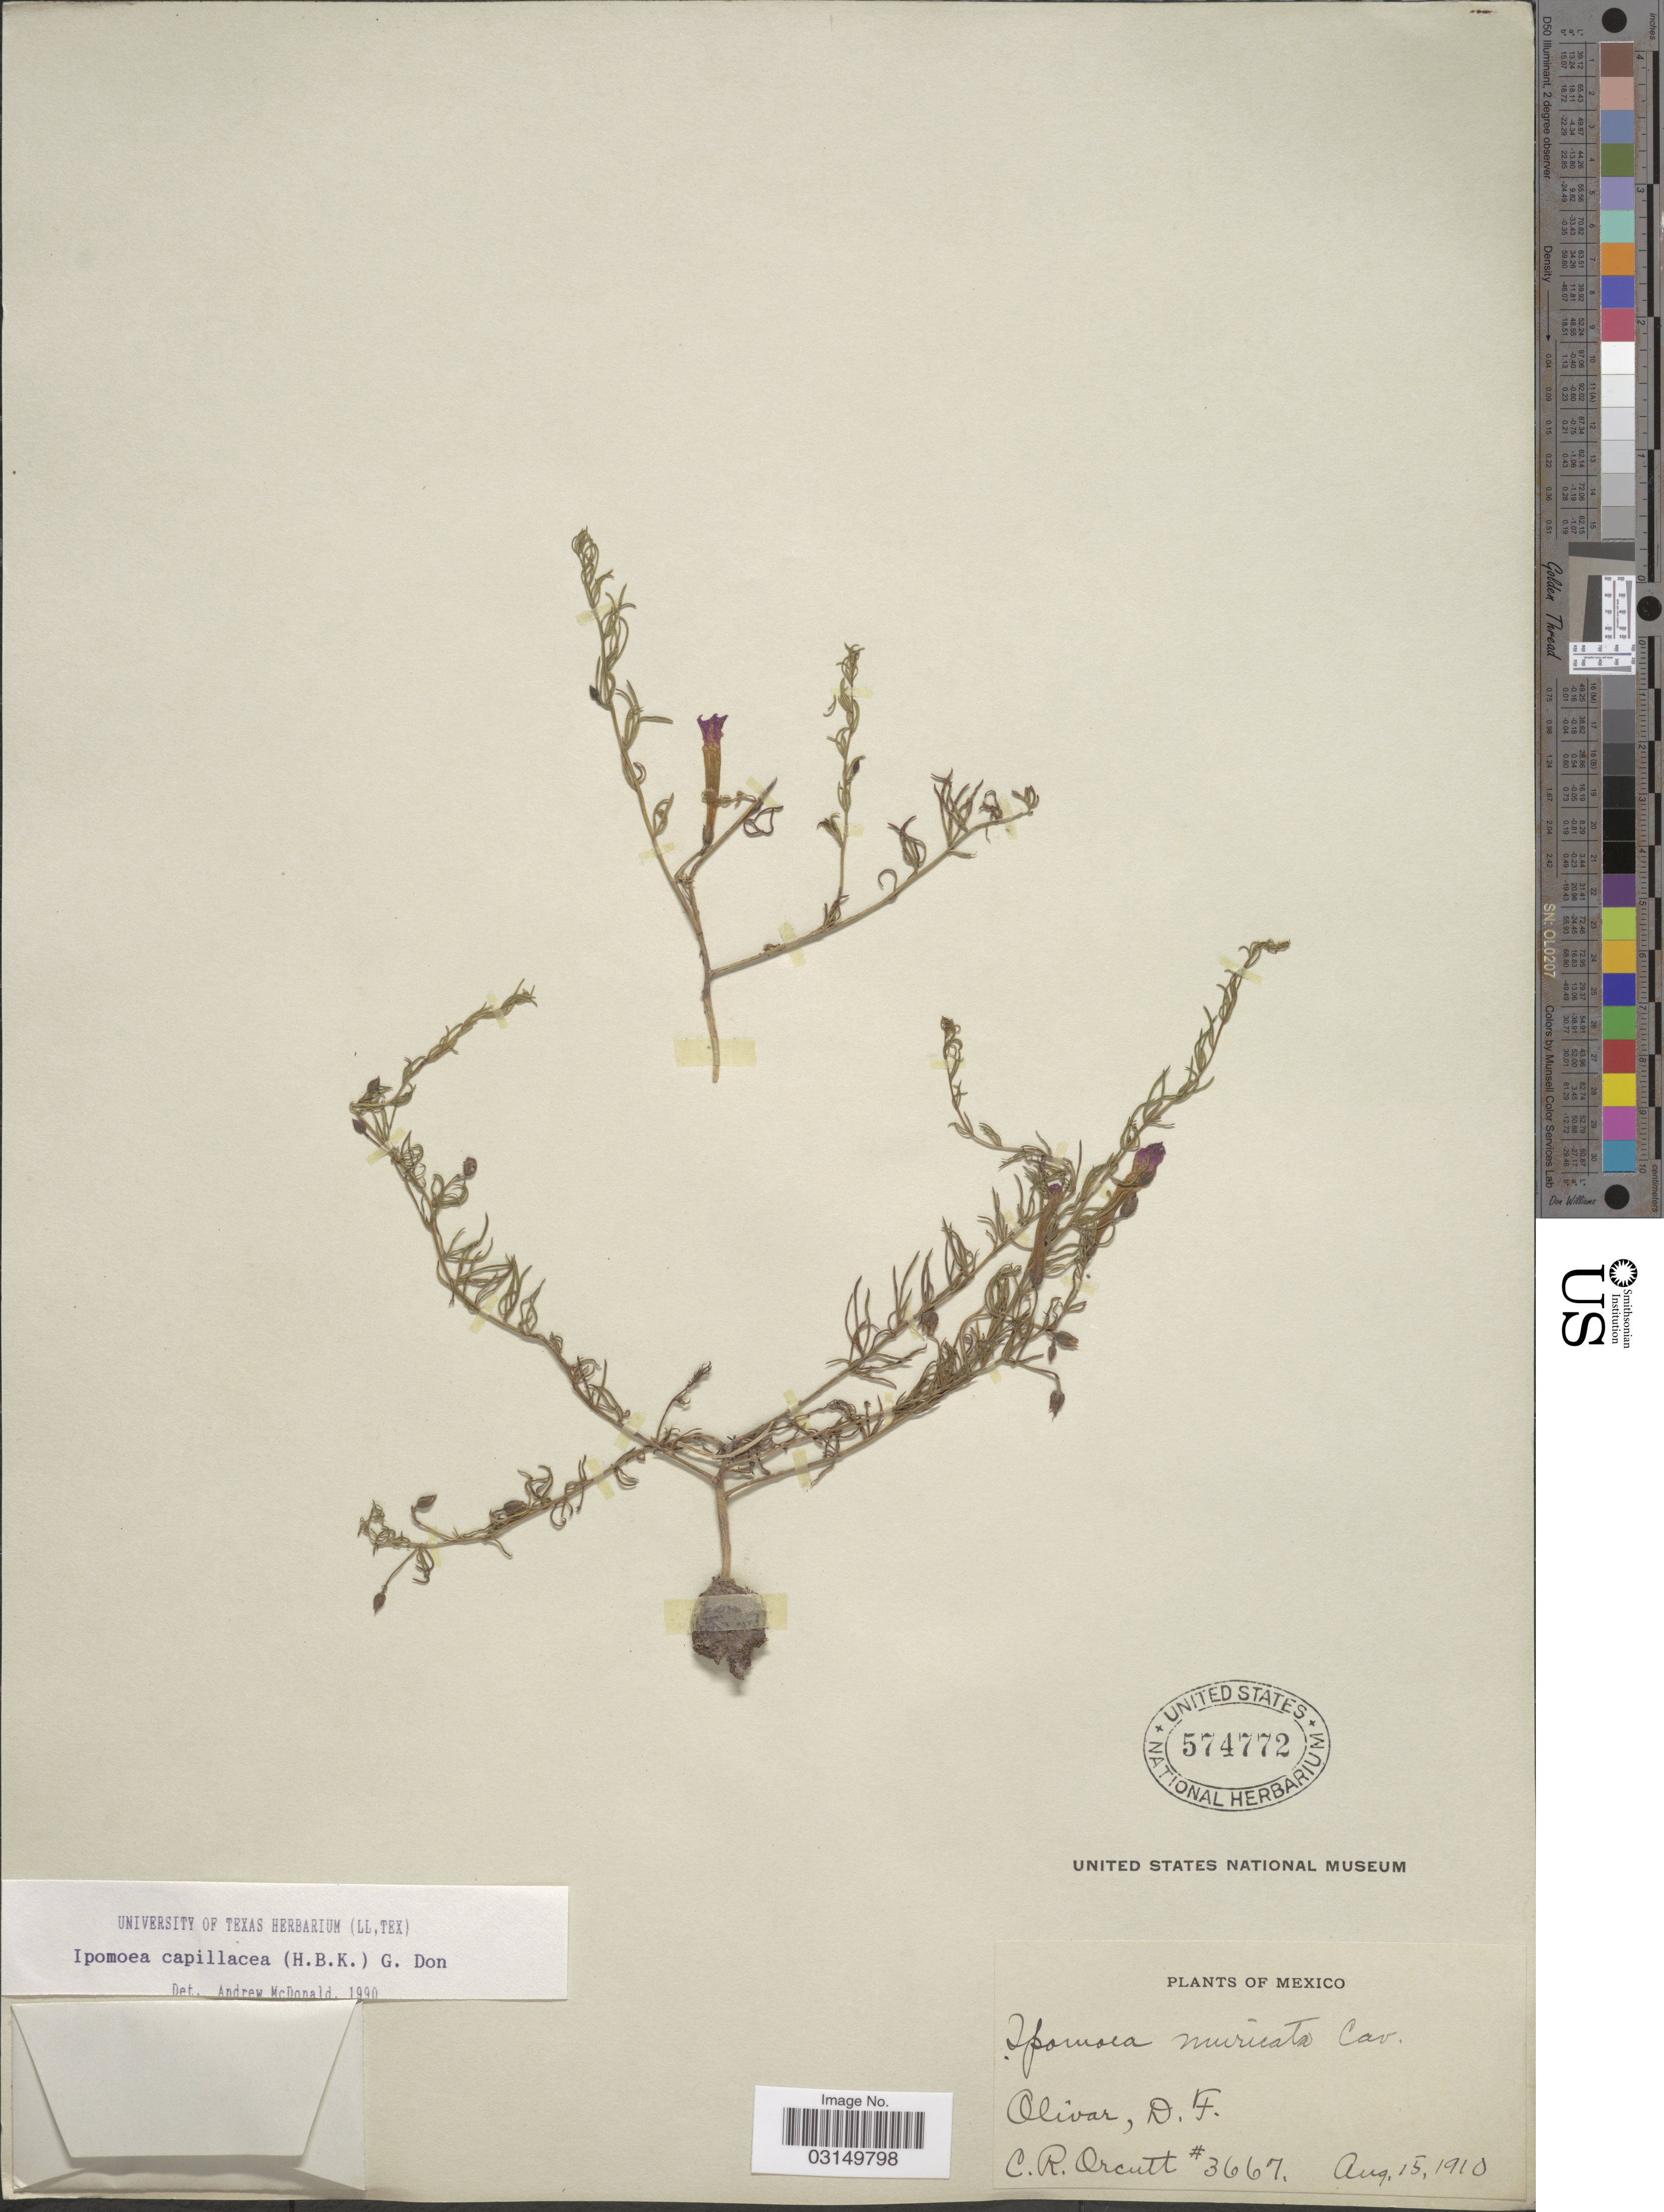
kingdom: Plantae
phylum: Tracheophyta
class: Magnoliopsida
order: Solanales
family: Convolvulaceae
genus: Ipomoea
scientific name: Ipomoea capillacea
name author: (Kunth) G. Don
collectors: C. R. Orcutt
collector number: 3667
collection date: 1910-08-15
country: Mexico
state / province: Distrito Federal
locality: Olivar, D.F.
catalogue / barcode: US 574772